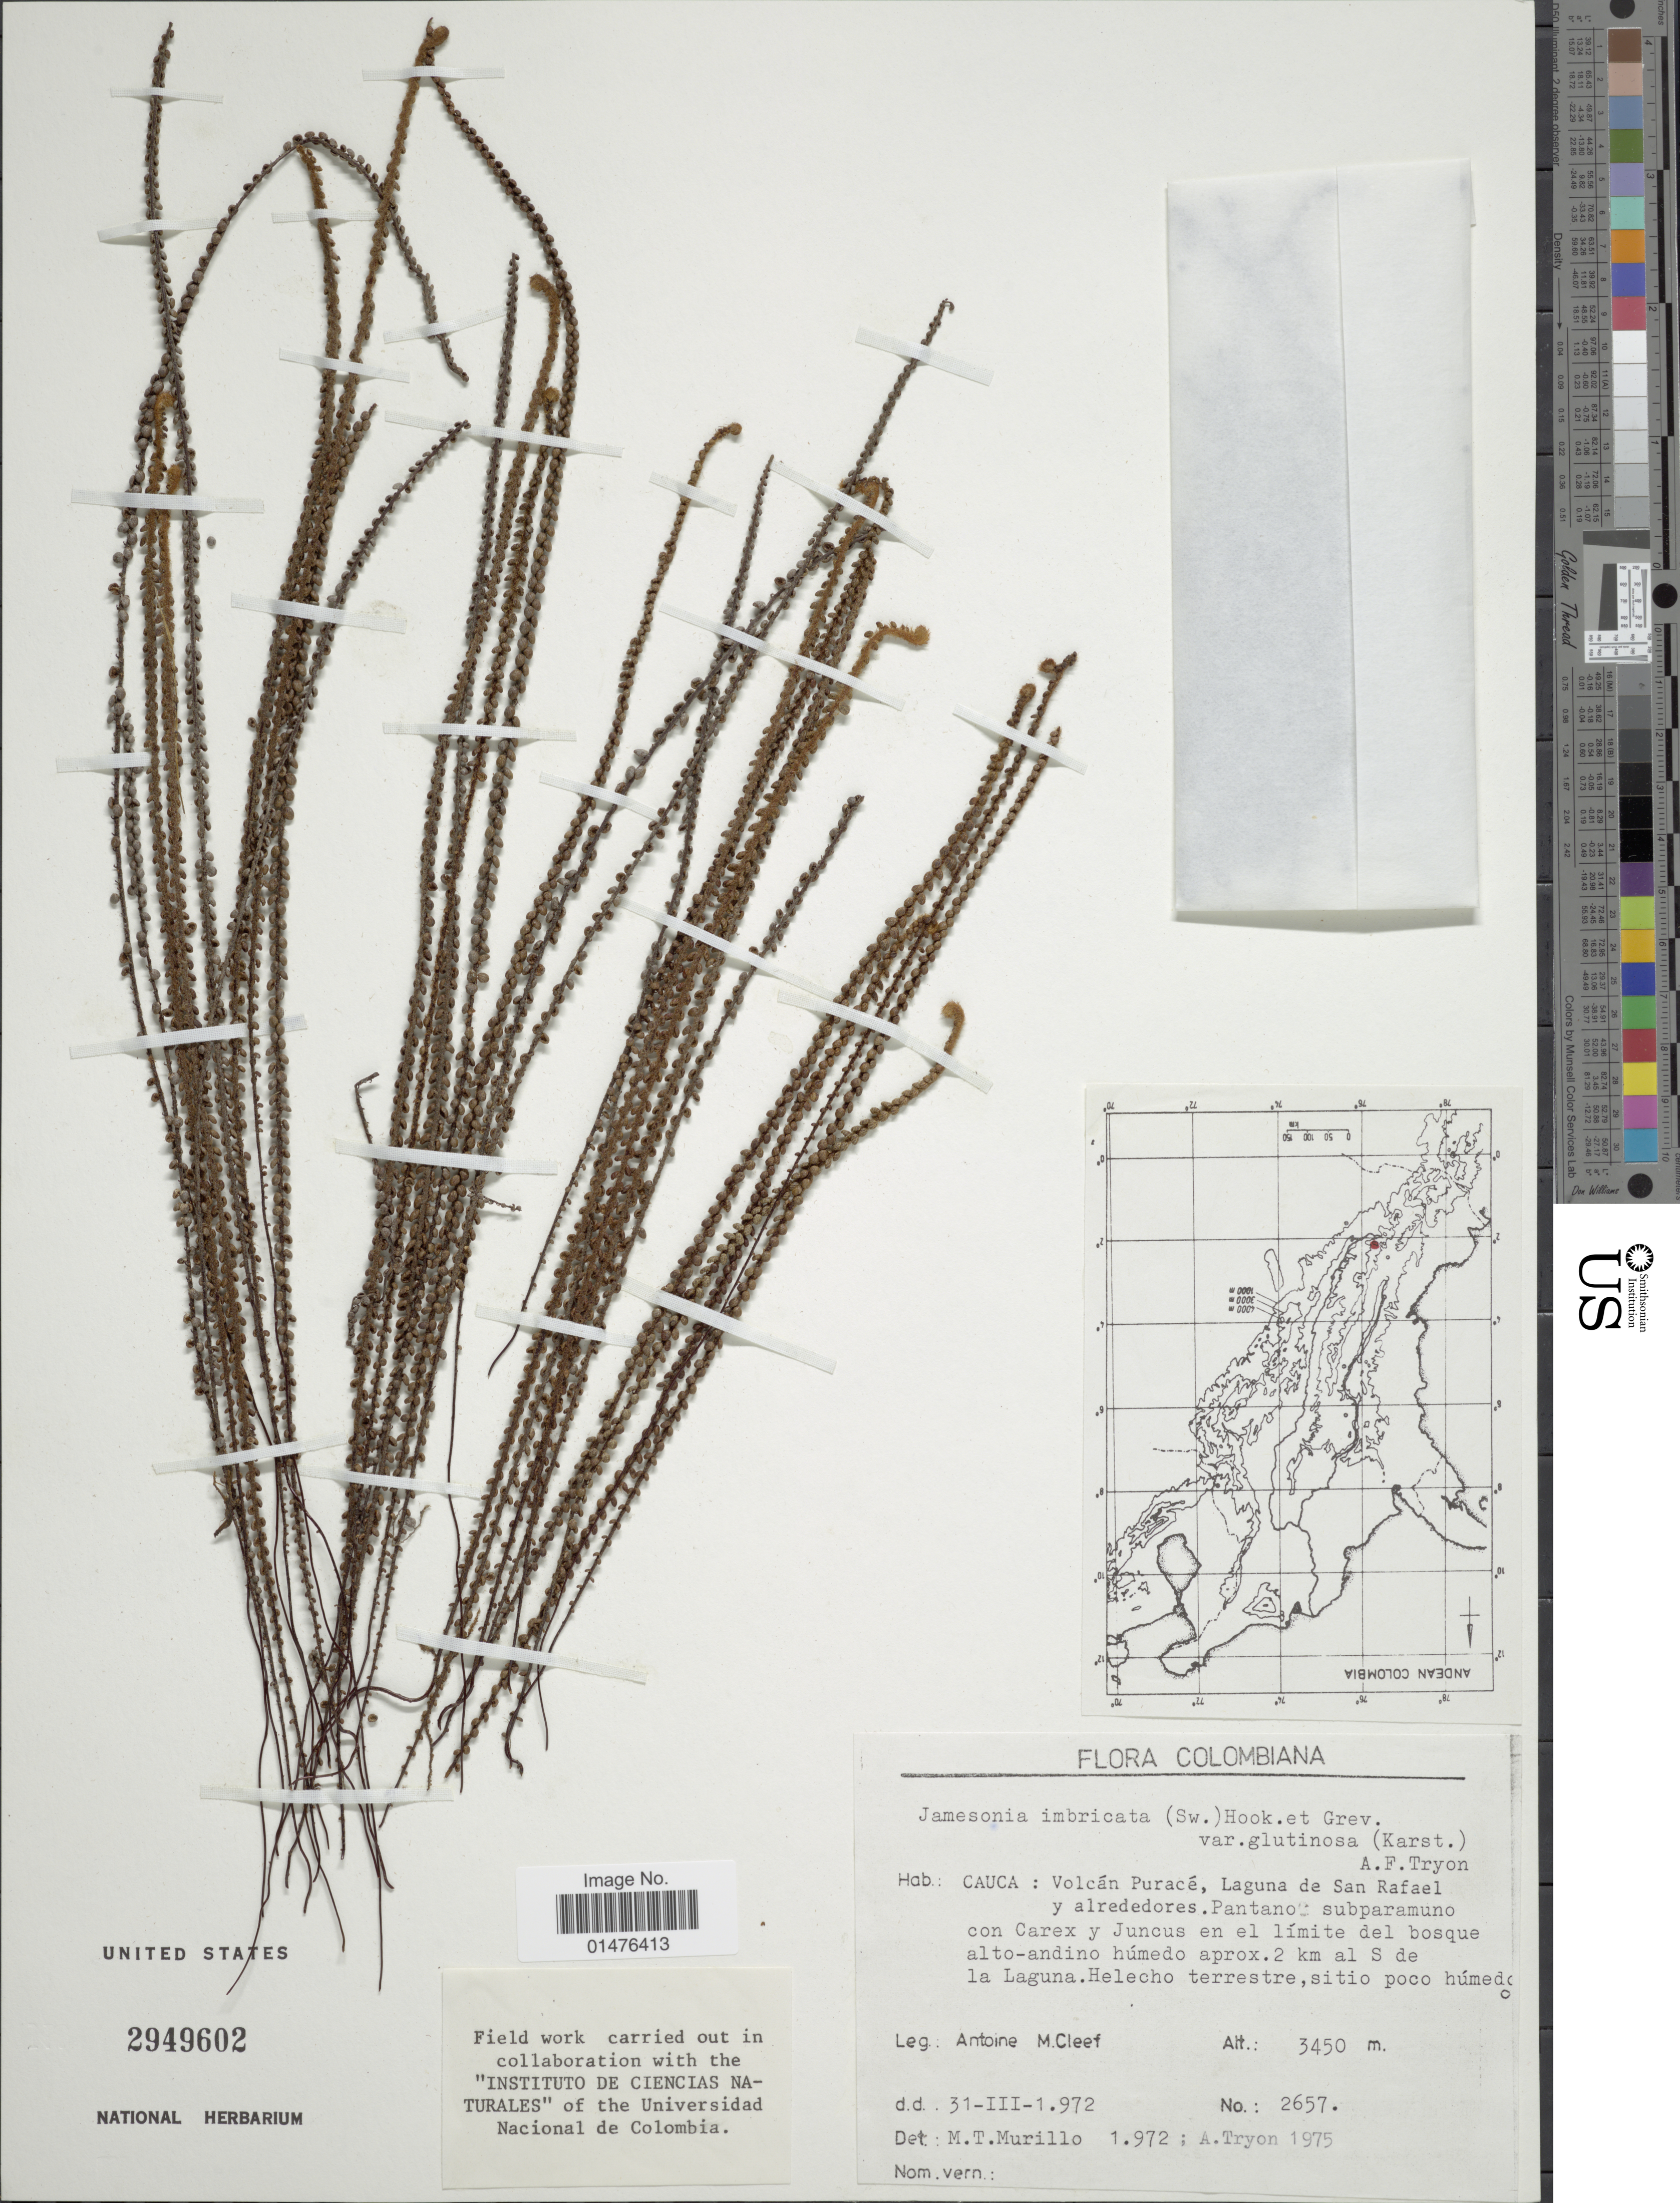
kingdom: Plantae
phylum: Tracheophyta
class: Polypodiopsida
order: Polypodiales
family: Pteridaceae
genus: Jamesonia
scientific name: Jamesonia imbricata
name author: (Sw.) Hook. & Grev.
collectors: A. M. Cleef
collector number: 2657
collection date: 1972-03-31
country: Colombia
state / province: Cauca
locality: Volcán Puracé, Laguna de San Rafael y alrededores. Pantano subparamuno con Carex y Juncus en el límite del bosque alto-andino húmedo aprox. 2 km al S de la Laguna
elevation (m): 3450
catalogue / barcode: US 2949602